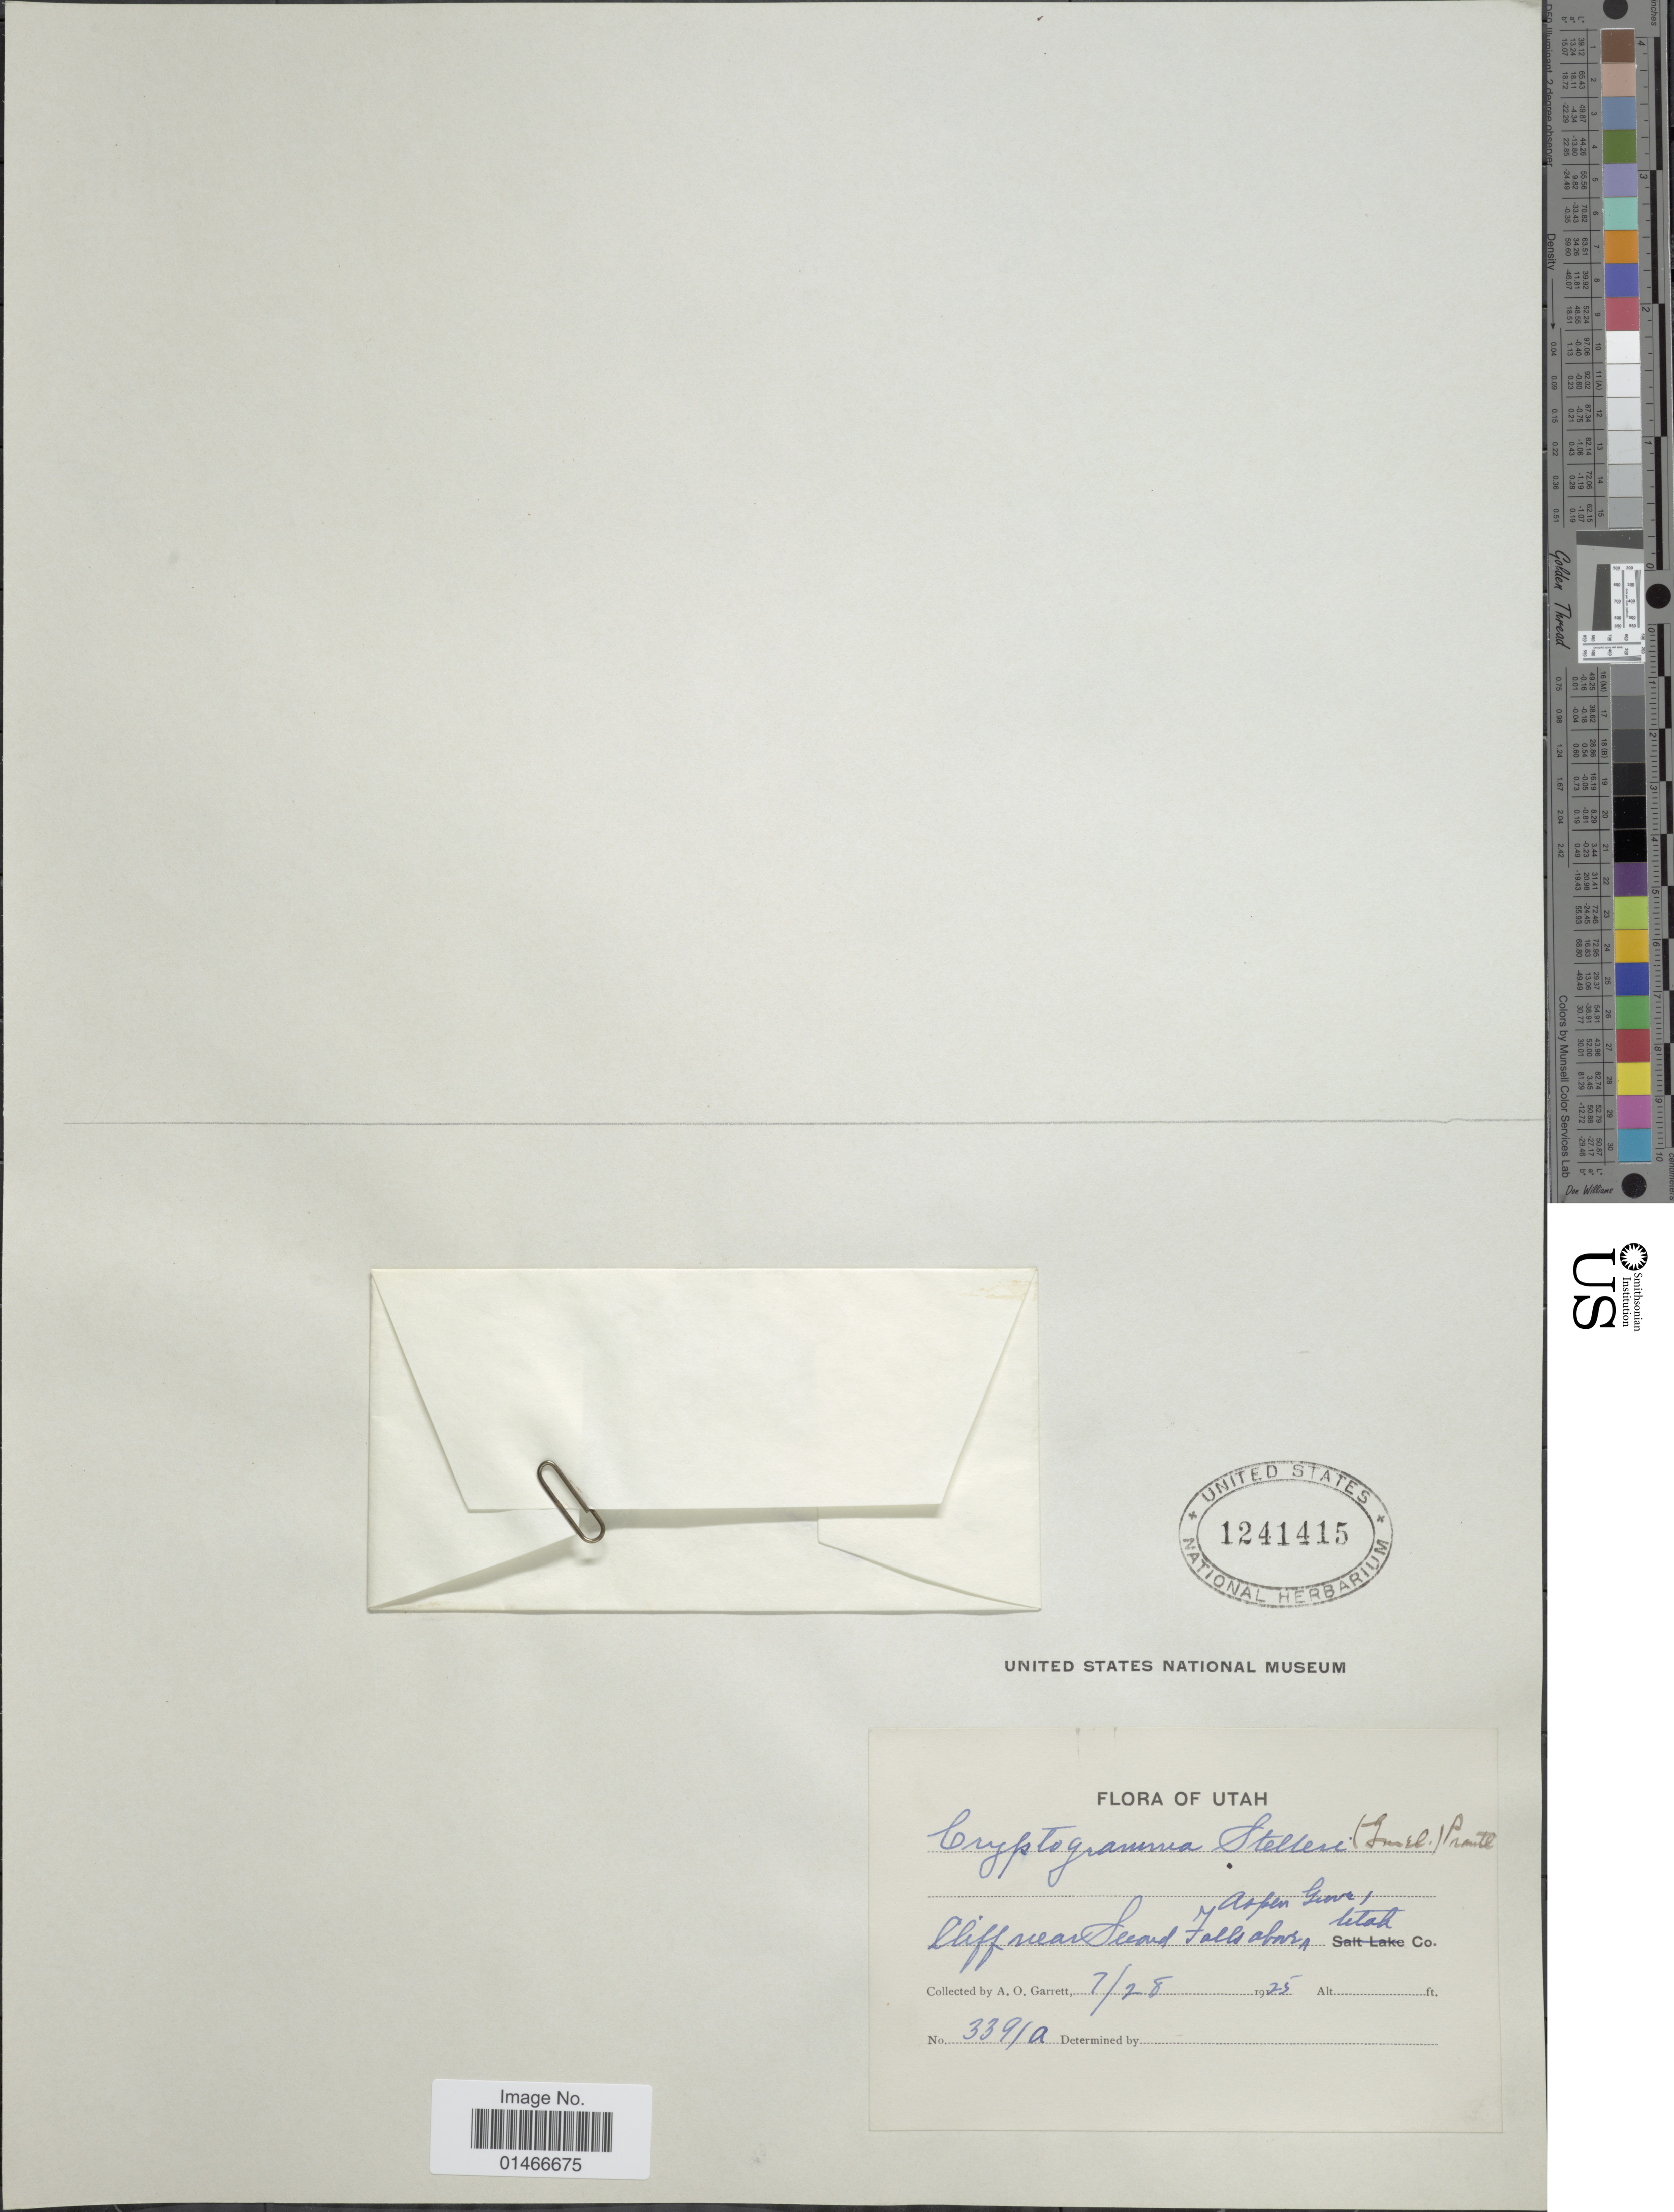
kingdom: Plantae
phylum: Tracheophyta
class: Polypodiopsida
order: Polypodiales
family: Pteridaceae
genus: Cryptogramma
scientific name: Cryptogramma stelleri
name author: (S.G. Gmel.) Prantl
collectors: A. O. Garrett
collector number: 3391a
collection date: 1925-07-28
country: United States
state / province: Utah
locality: Cliff near Second Falls above Aspen Grove.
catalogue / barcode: US 1241415